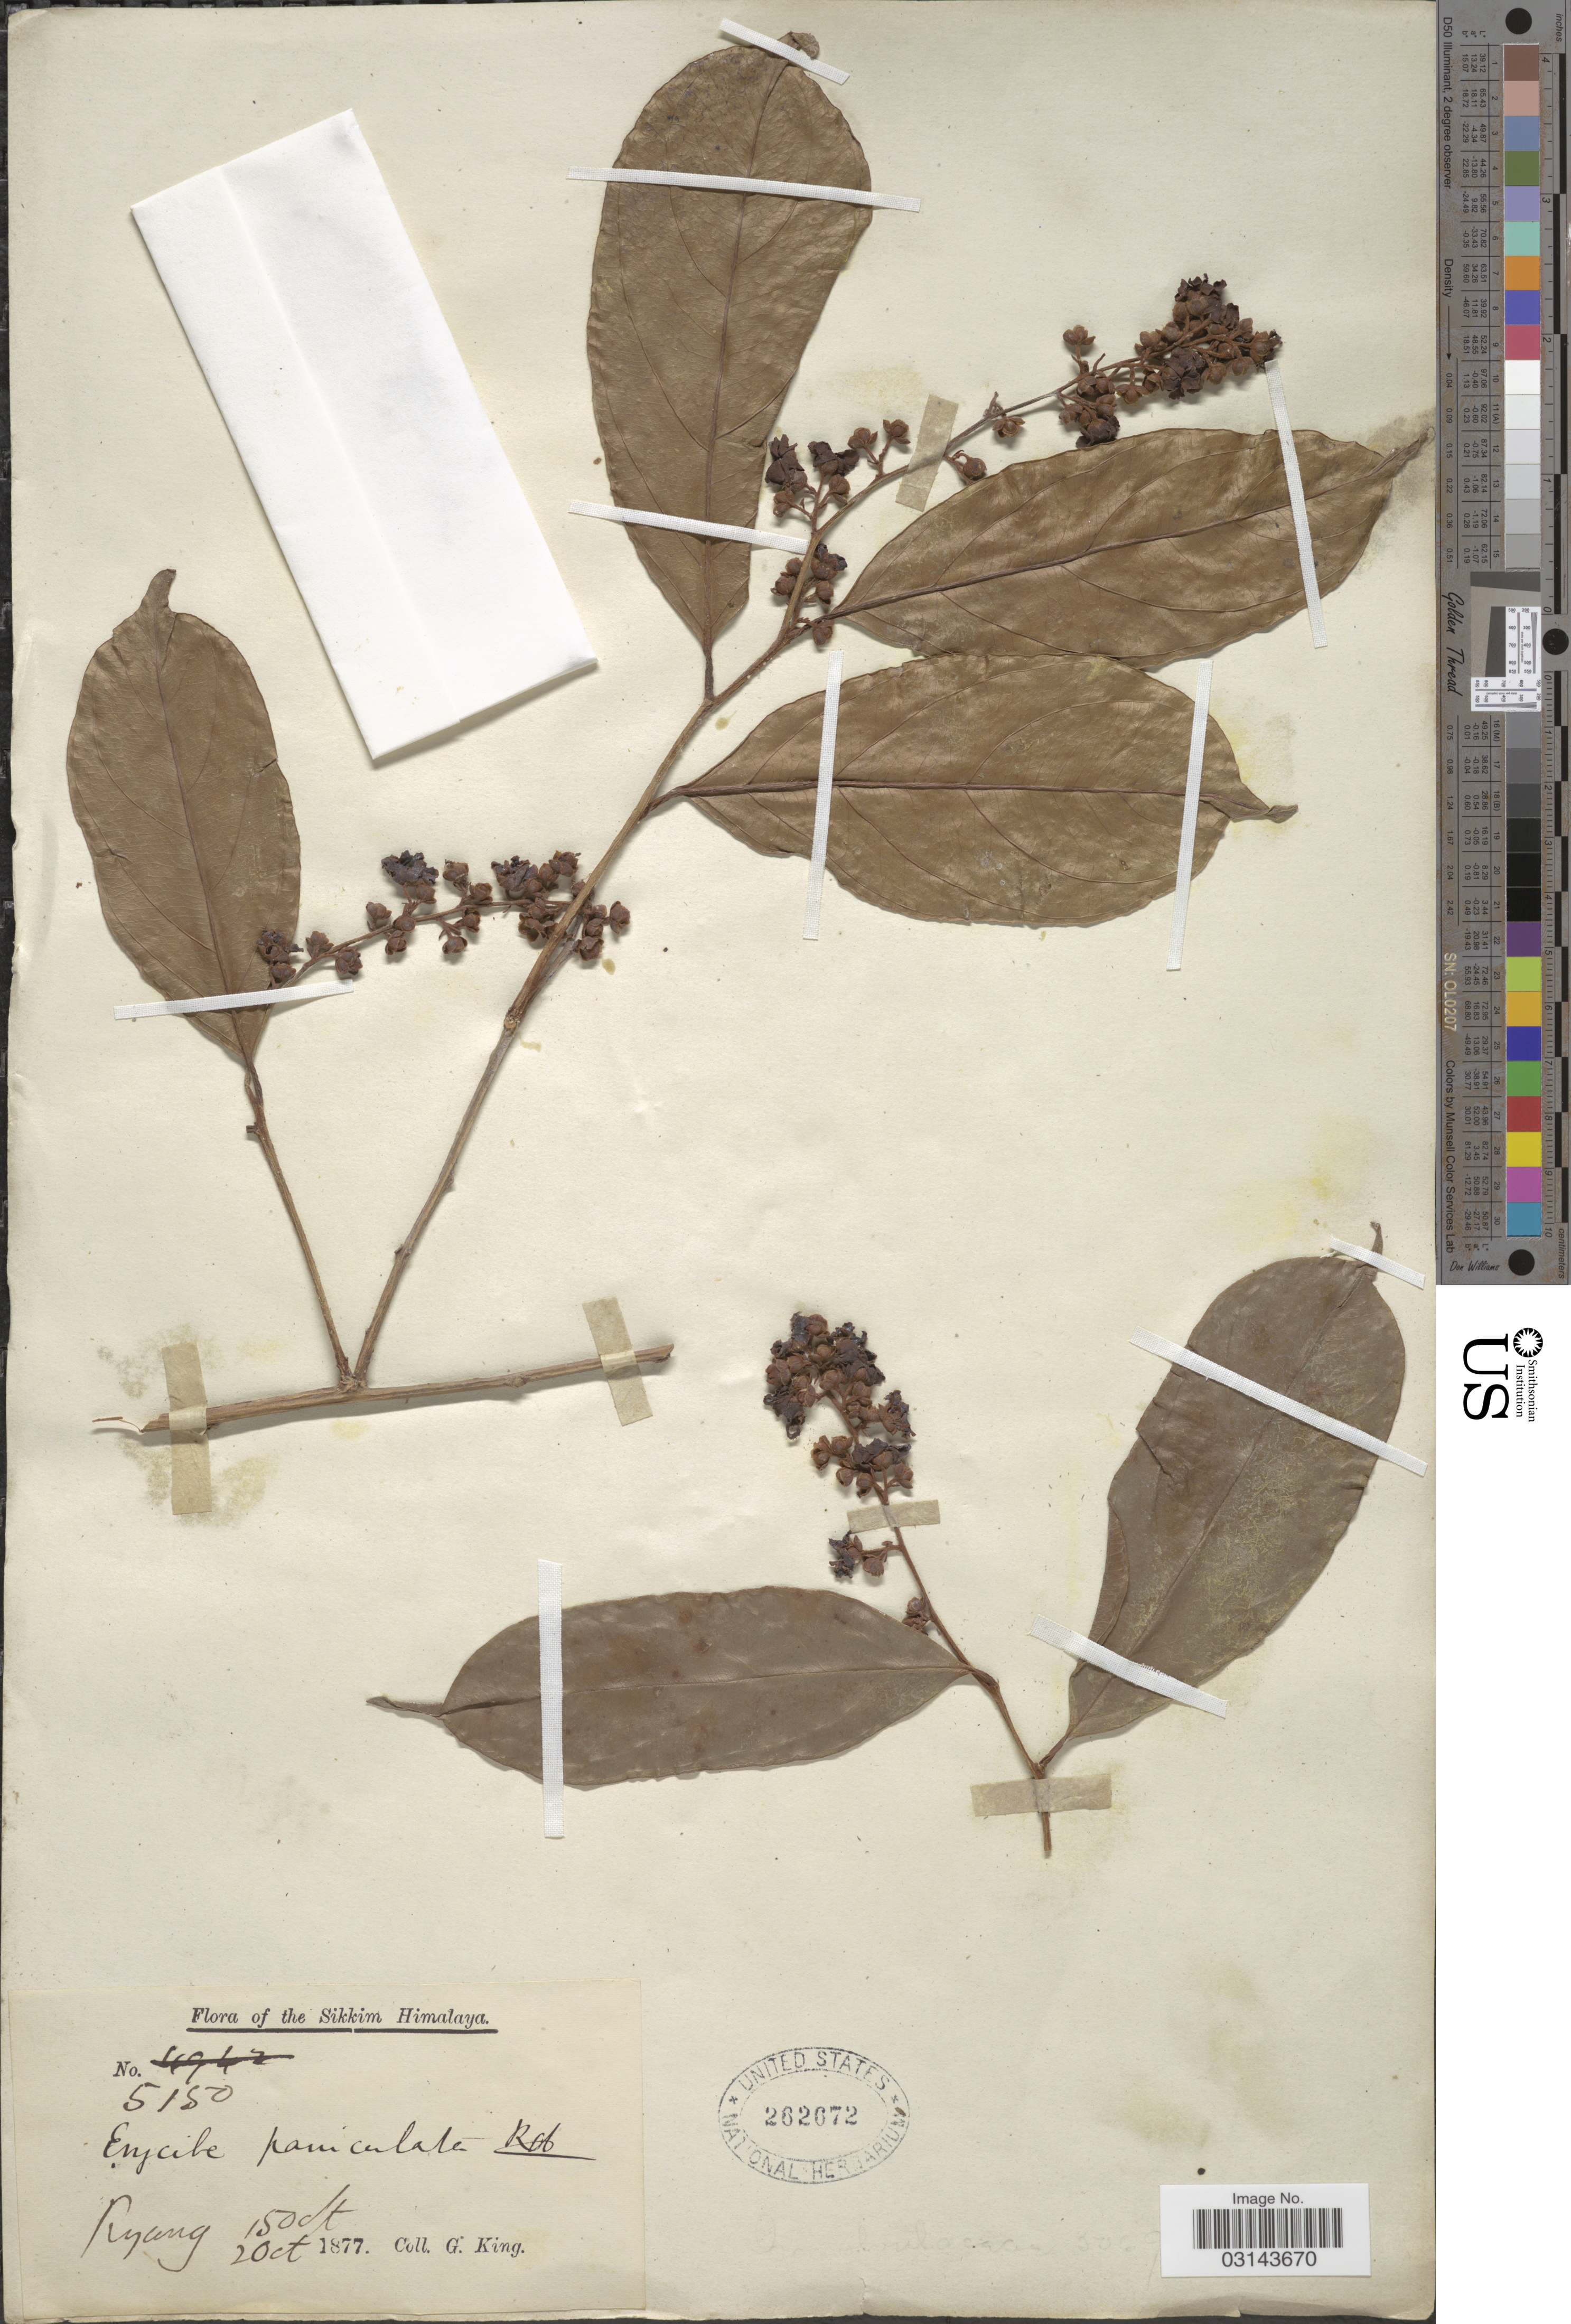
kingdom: Plantae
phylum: Tracheophyta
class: Magnoliopsida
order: Solanales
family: Convolvulaceae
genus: Erycibe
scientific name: Erycibe paniculata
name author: Roxb.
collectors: G. King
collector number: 5150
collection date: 1877-10-20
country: India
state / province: Sikkim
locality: Sikkim Himalaya. Ryang.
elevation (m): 46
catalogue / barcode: US 262672